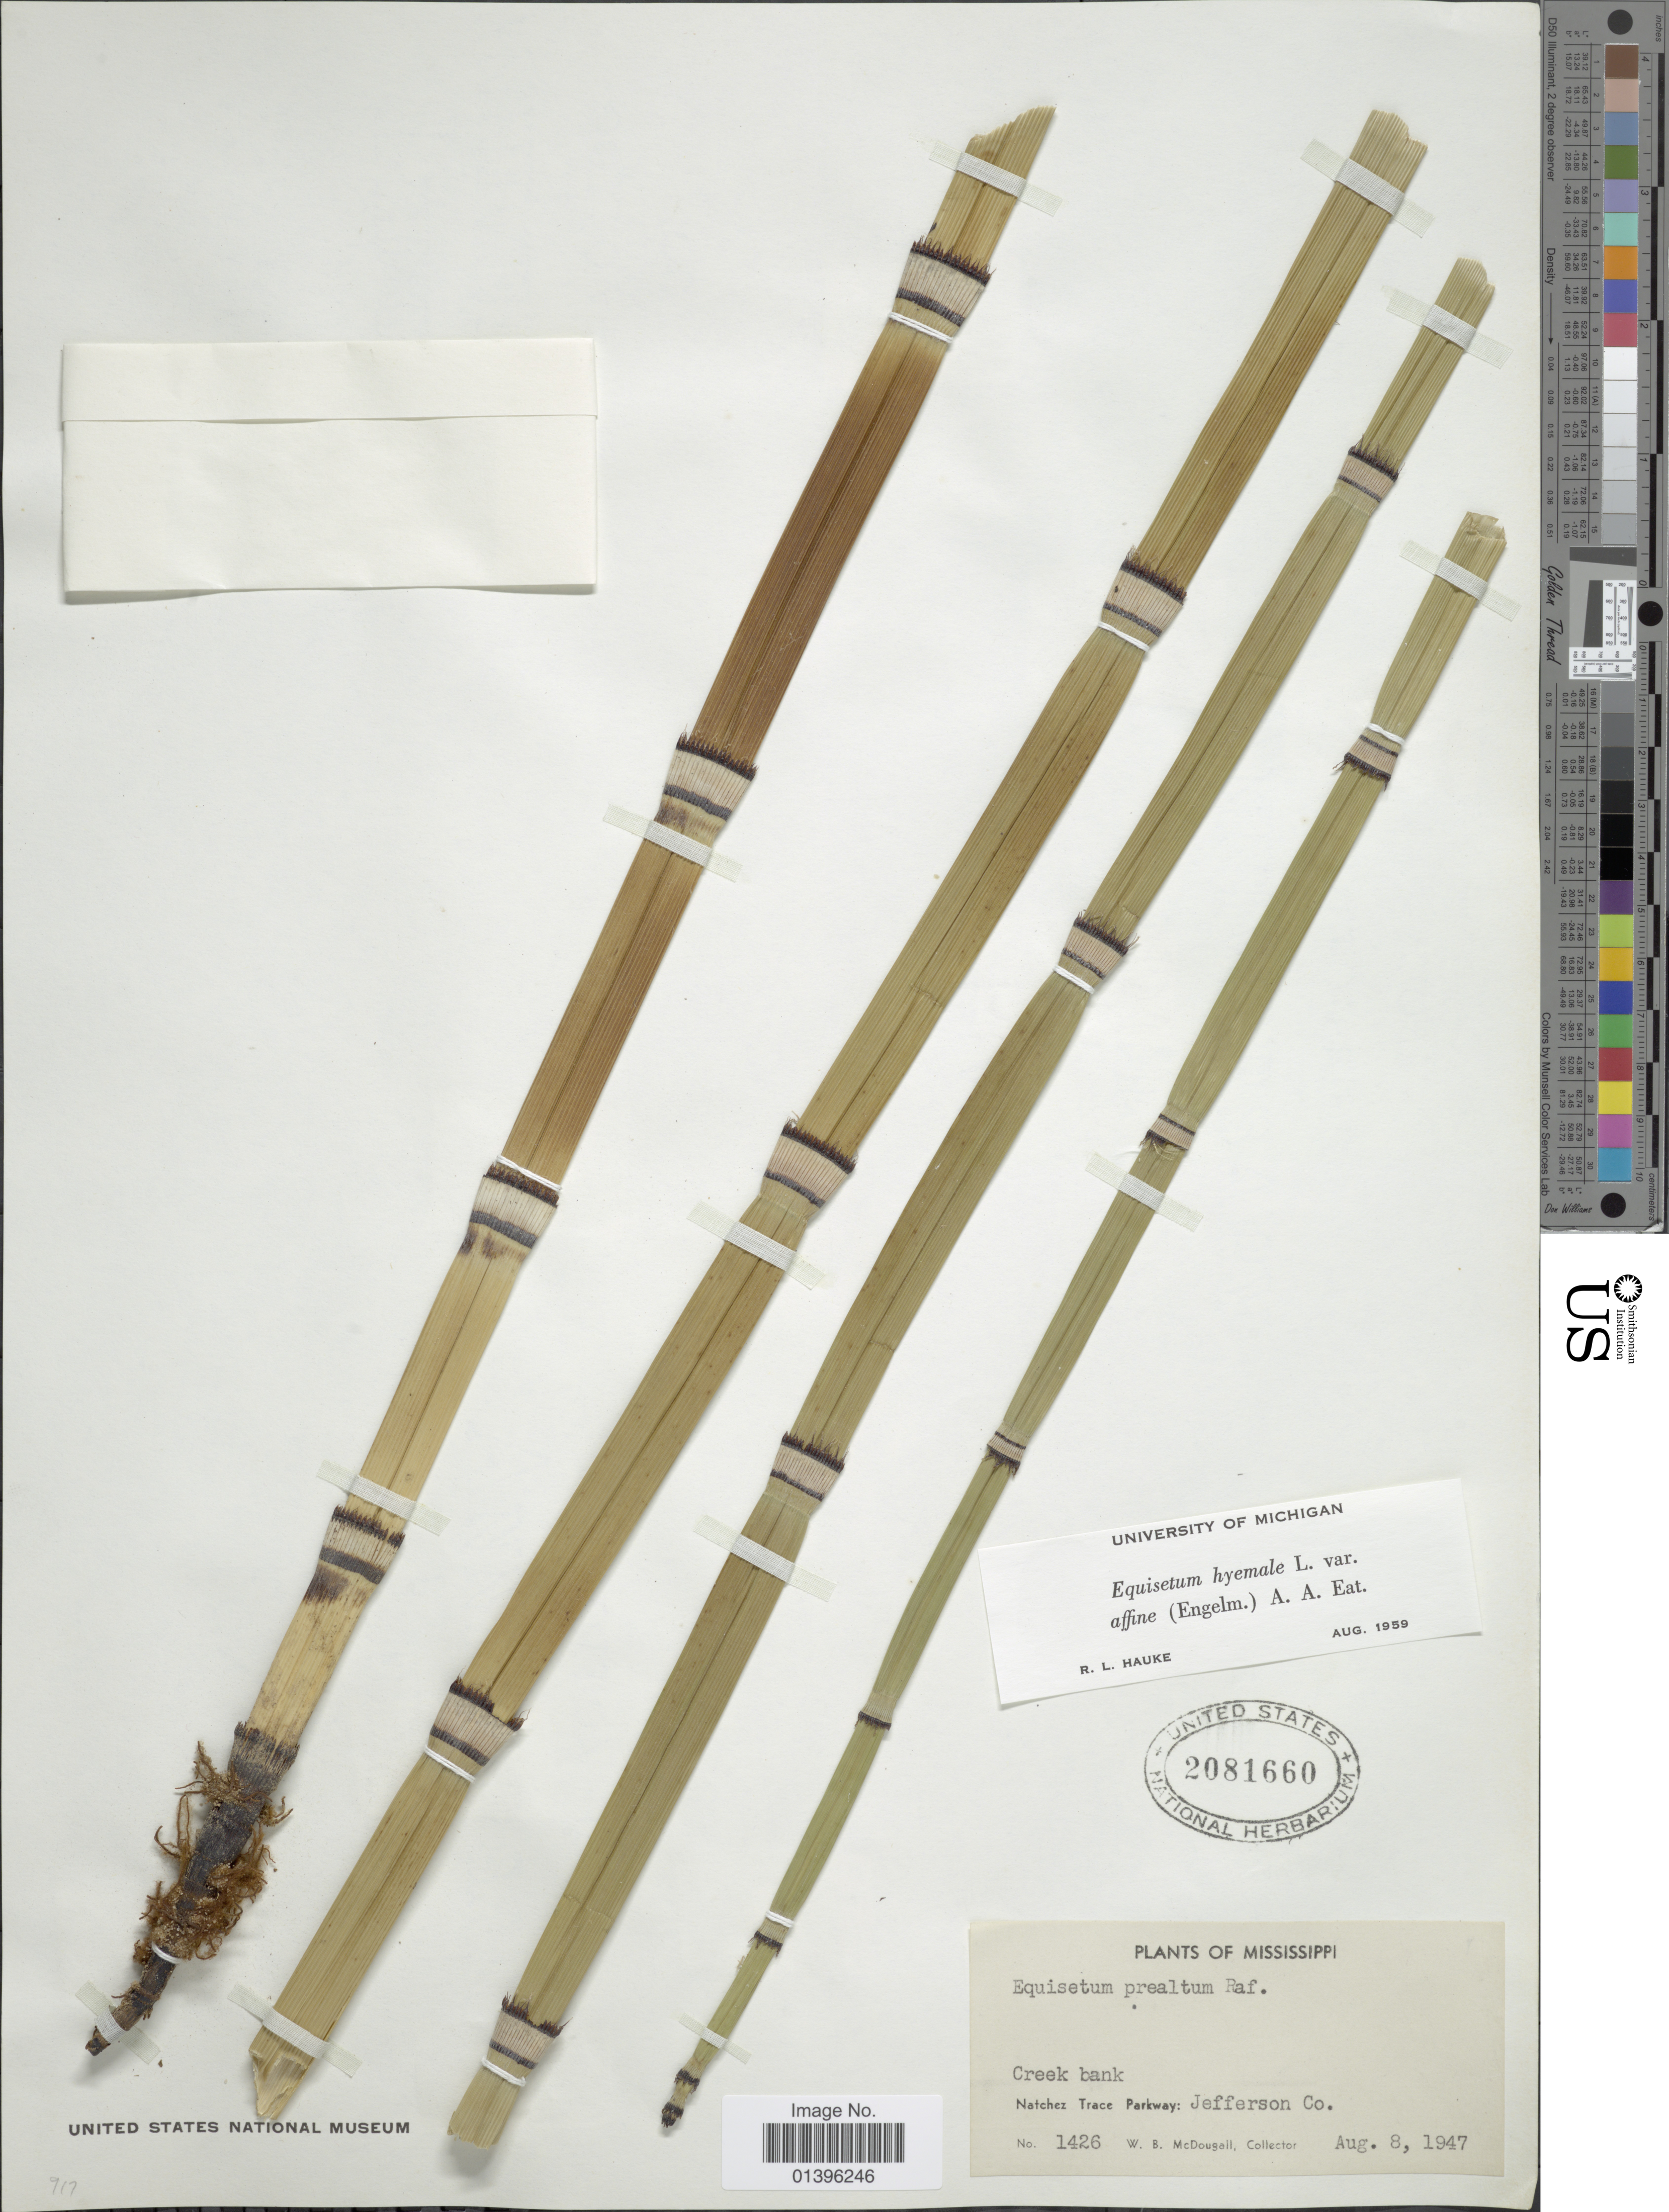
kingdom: Plantae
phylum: Tracheophyta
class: Polypodiopsida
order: Equisetales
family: Equisetaceae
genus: Equisetum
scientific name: Equisetum hyemale var. affine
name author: (Engelm.) A.A. Eaton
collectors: W. B. McDougall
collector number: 1426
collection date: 1947-08-08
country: United States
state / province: Mississippi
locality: Creek bank, Natchez Trace Parkway: Jefferson Co.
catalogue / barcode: US 2081660